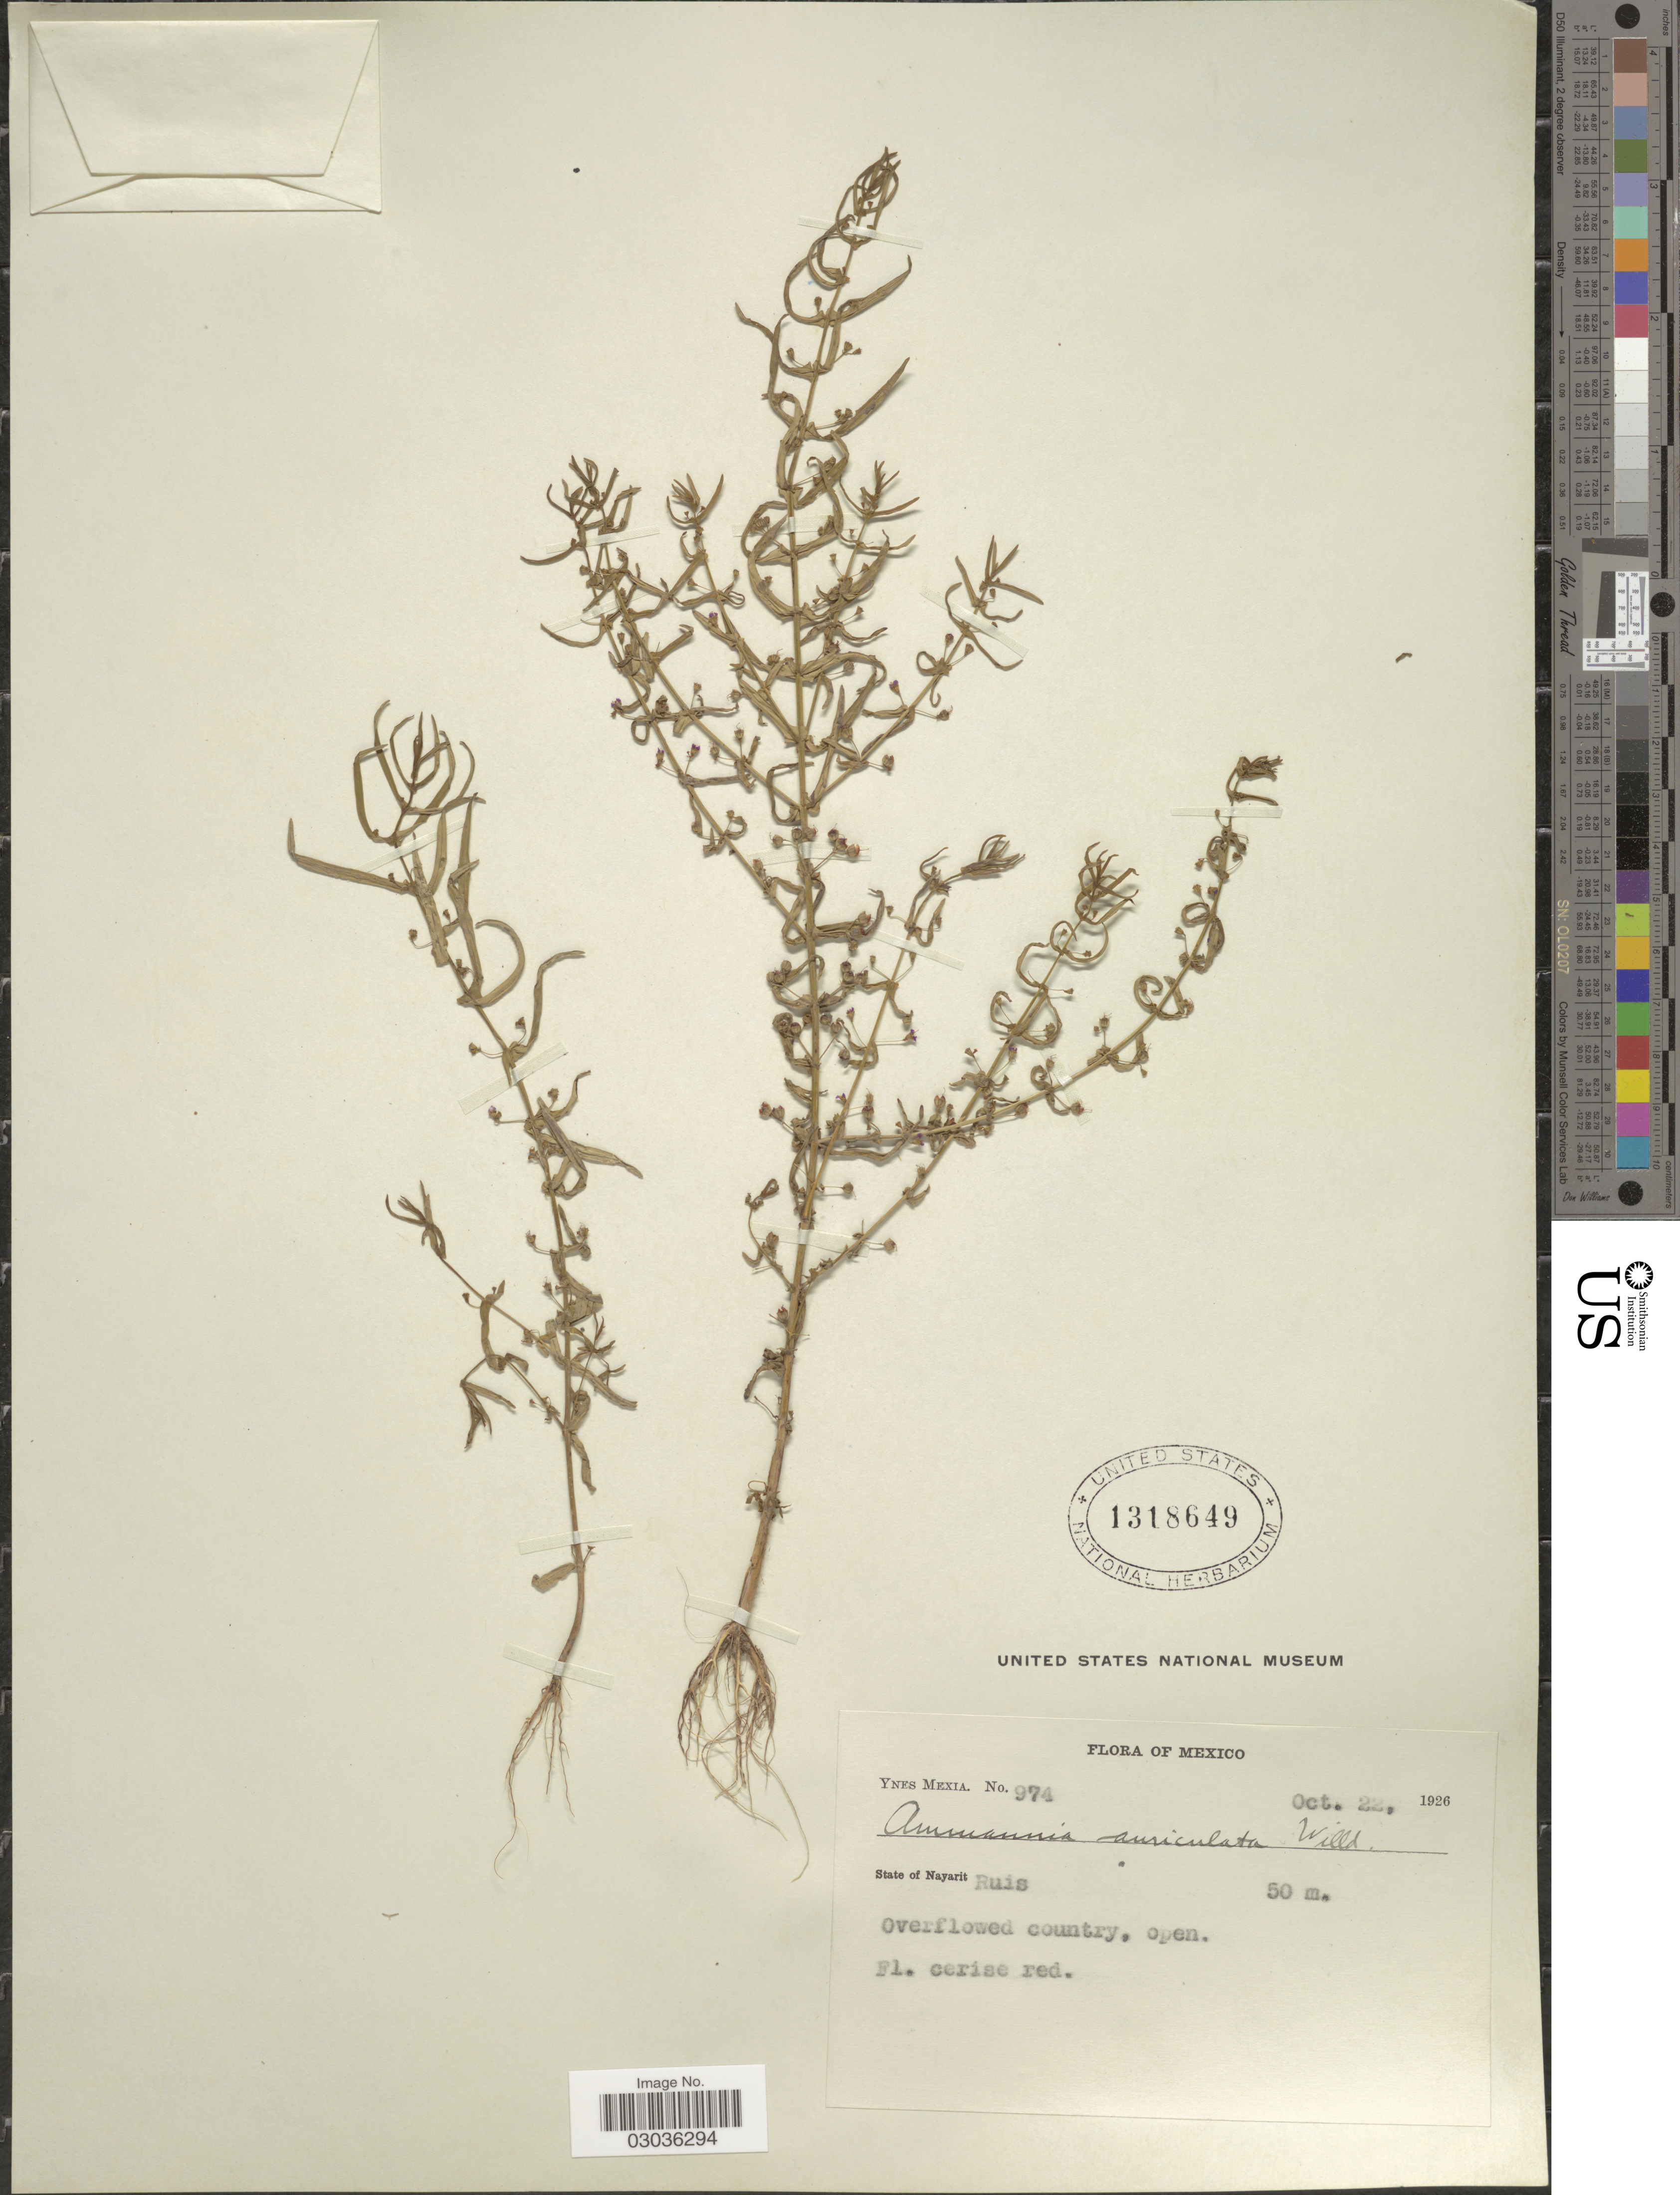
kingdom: Plantae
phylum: Tracheophyta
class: Magnoliopsida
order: Myrtales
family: Lythraceae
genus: Ammannia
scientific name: Ammannia auriculata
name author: Willd.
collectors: Y. Mexia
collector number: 974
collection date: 1926-10-22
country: Mexico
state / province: Nayarit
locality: Ruis.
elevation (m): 50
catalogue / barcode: US 1318649